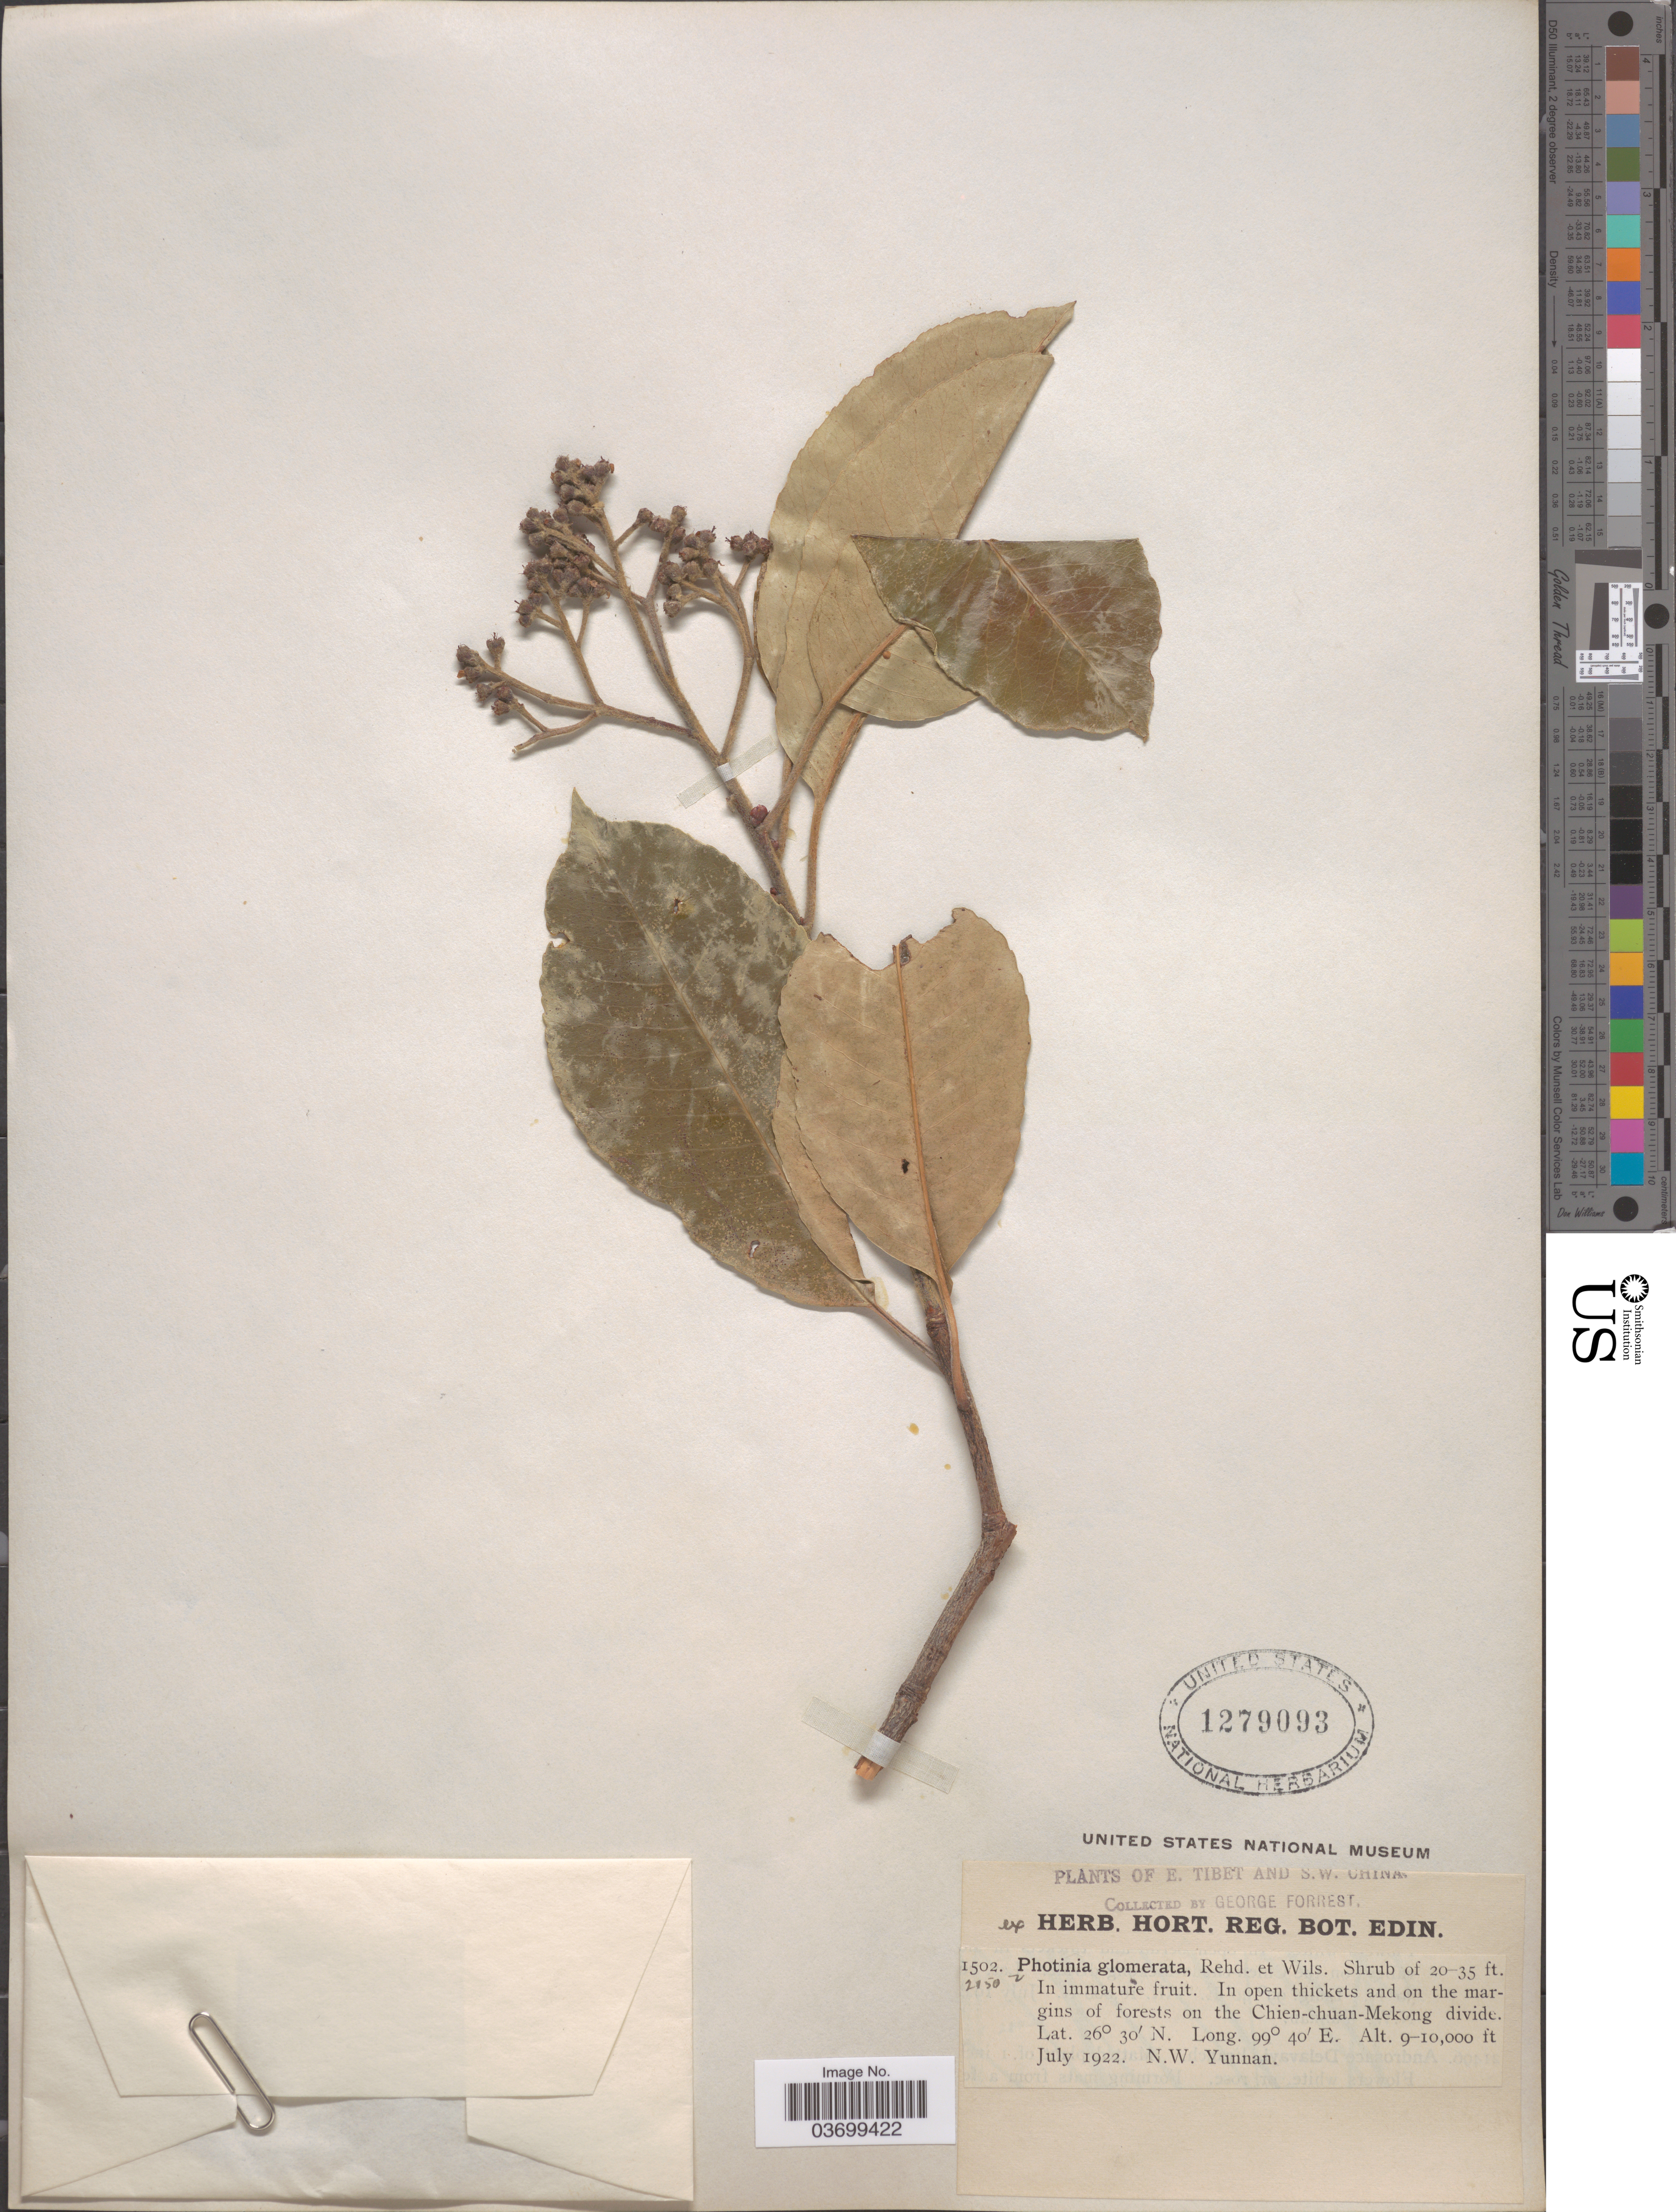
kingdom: Plantae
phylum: Tracheophyta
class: Magnoliopsida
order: Rosales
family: Rosaceae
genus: Photinia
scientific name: Photinia glomerata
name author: Rehder & E.H. Wilson in Sarg.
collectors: G. Forrest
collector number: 21502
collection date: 1922-07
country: China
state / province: Yunnan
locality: S.W. China. On the Chien-chuan-Mekong divide. N.W. Yunnan.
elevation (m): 2743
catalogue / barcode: US 1279093